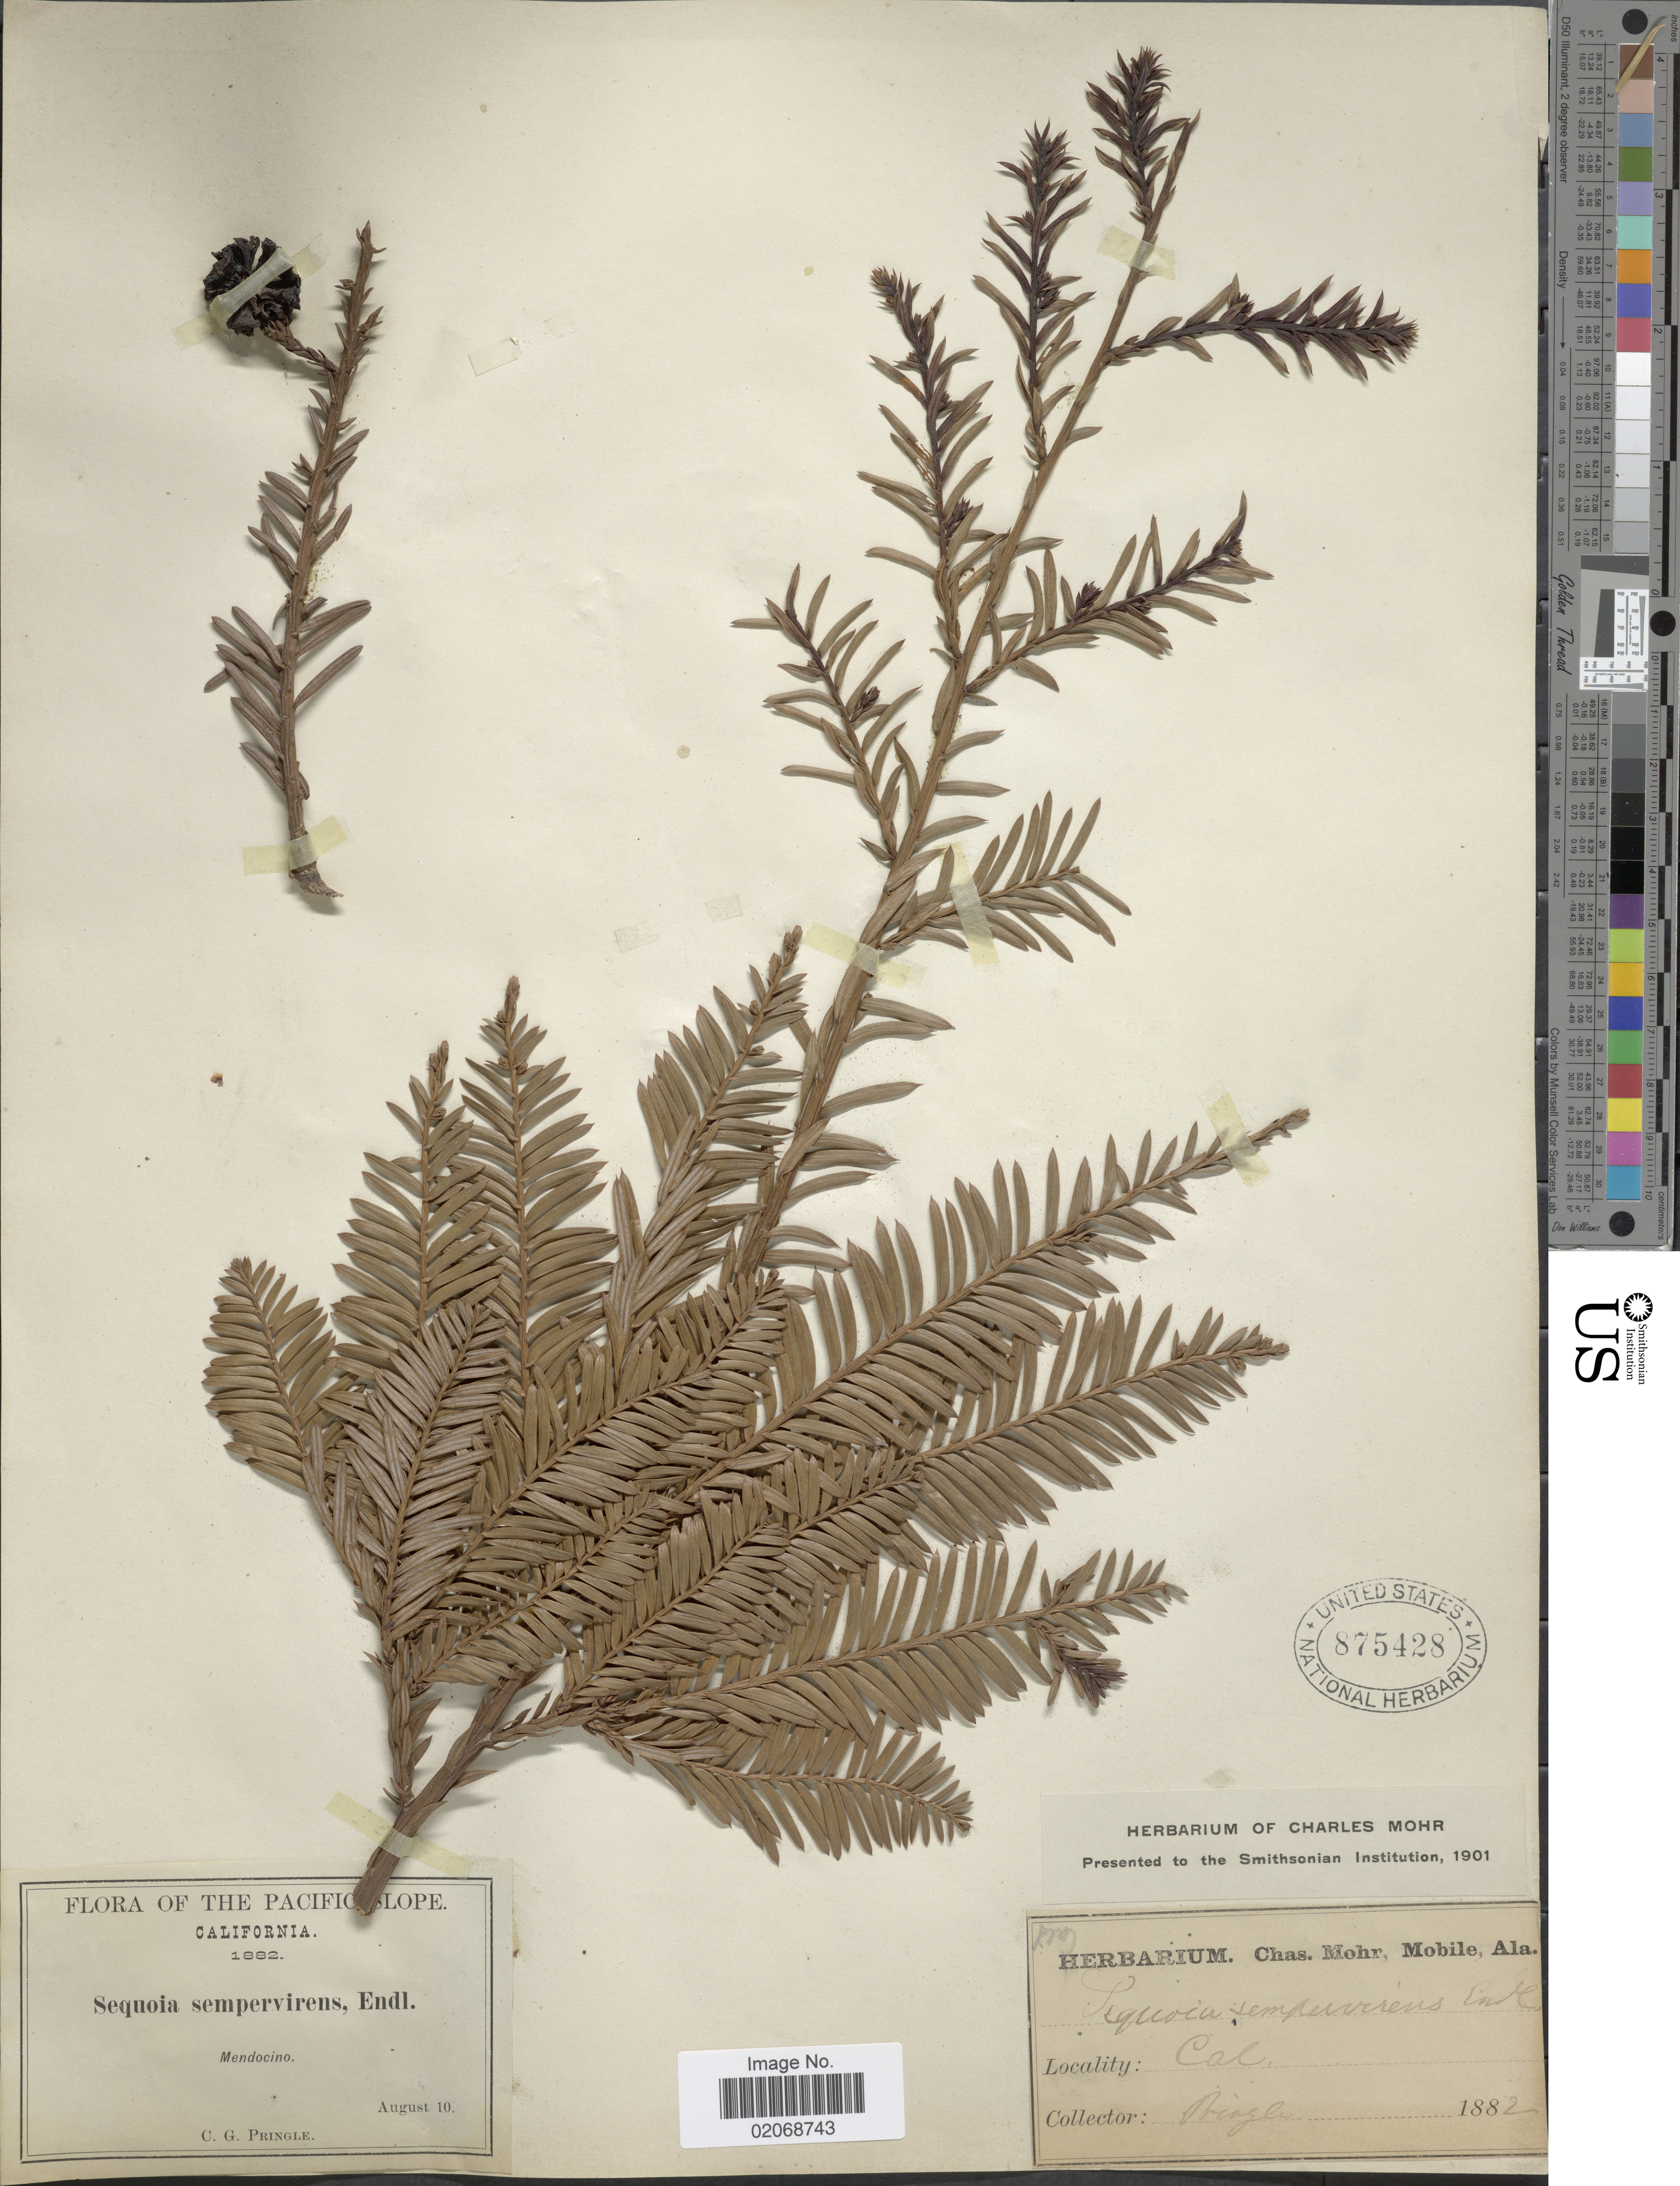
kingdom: Plantae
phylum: Tracheophyta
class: Pinopsida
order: Pinales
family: Cupressaceae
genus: Sequoia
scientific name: Sequoia sempervirens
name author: (D. Don) Endl.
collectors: C. G. Pringle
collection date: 1882-08-10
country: United States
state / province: California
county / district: Mendocino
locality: Mendocino, Pacific Slope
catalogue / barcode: US 875428